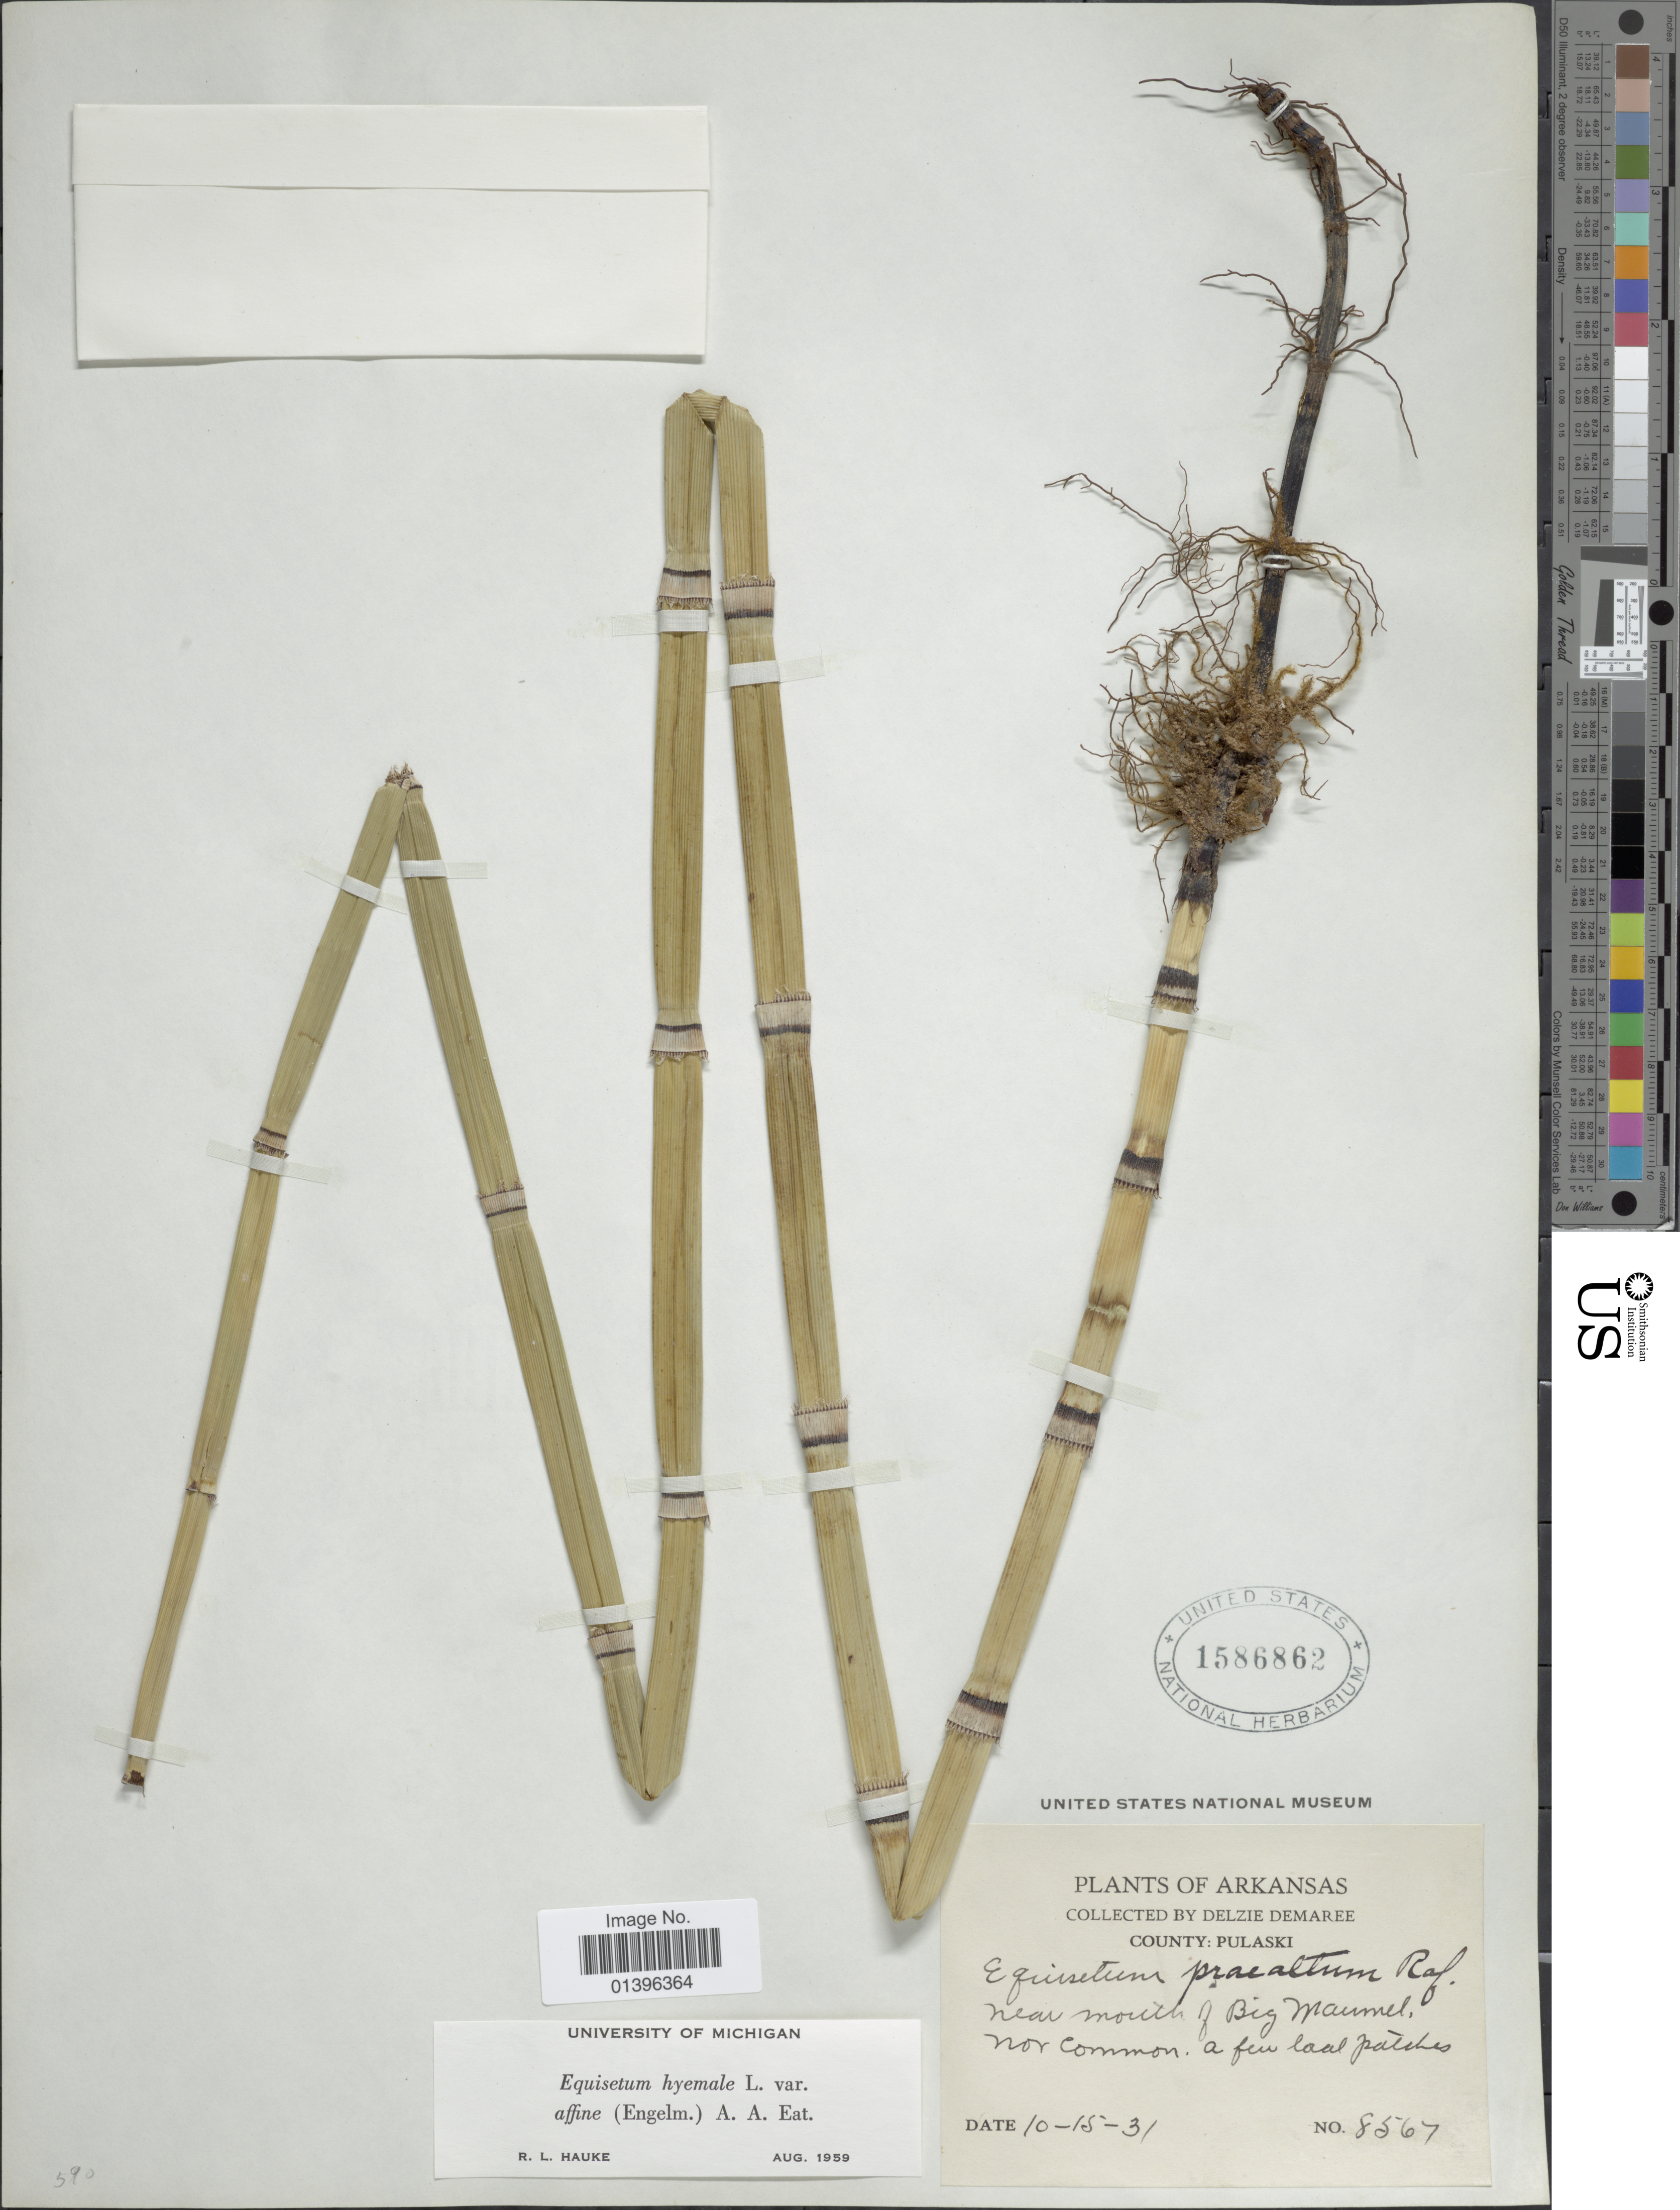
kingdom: Plantae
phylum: Tracheophyta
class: Polypodiopsida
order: Equisetales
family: Equisetaceae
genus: Equisetum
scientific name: Equisetum hyemale var. affine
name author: (Engelm.) A.A. Eaton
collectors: D. Demaree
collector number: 8567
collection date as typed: Transcribed d/m/y: 15/10/31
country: United States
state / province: Arkansas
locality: County: Pulaski. Near mouth of Big Maumel, nor common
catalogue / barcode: US 1586862